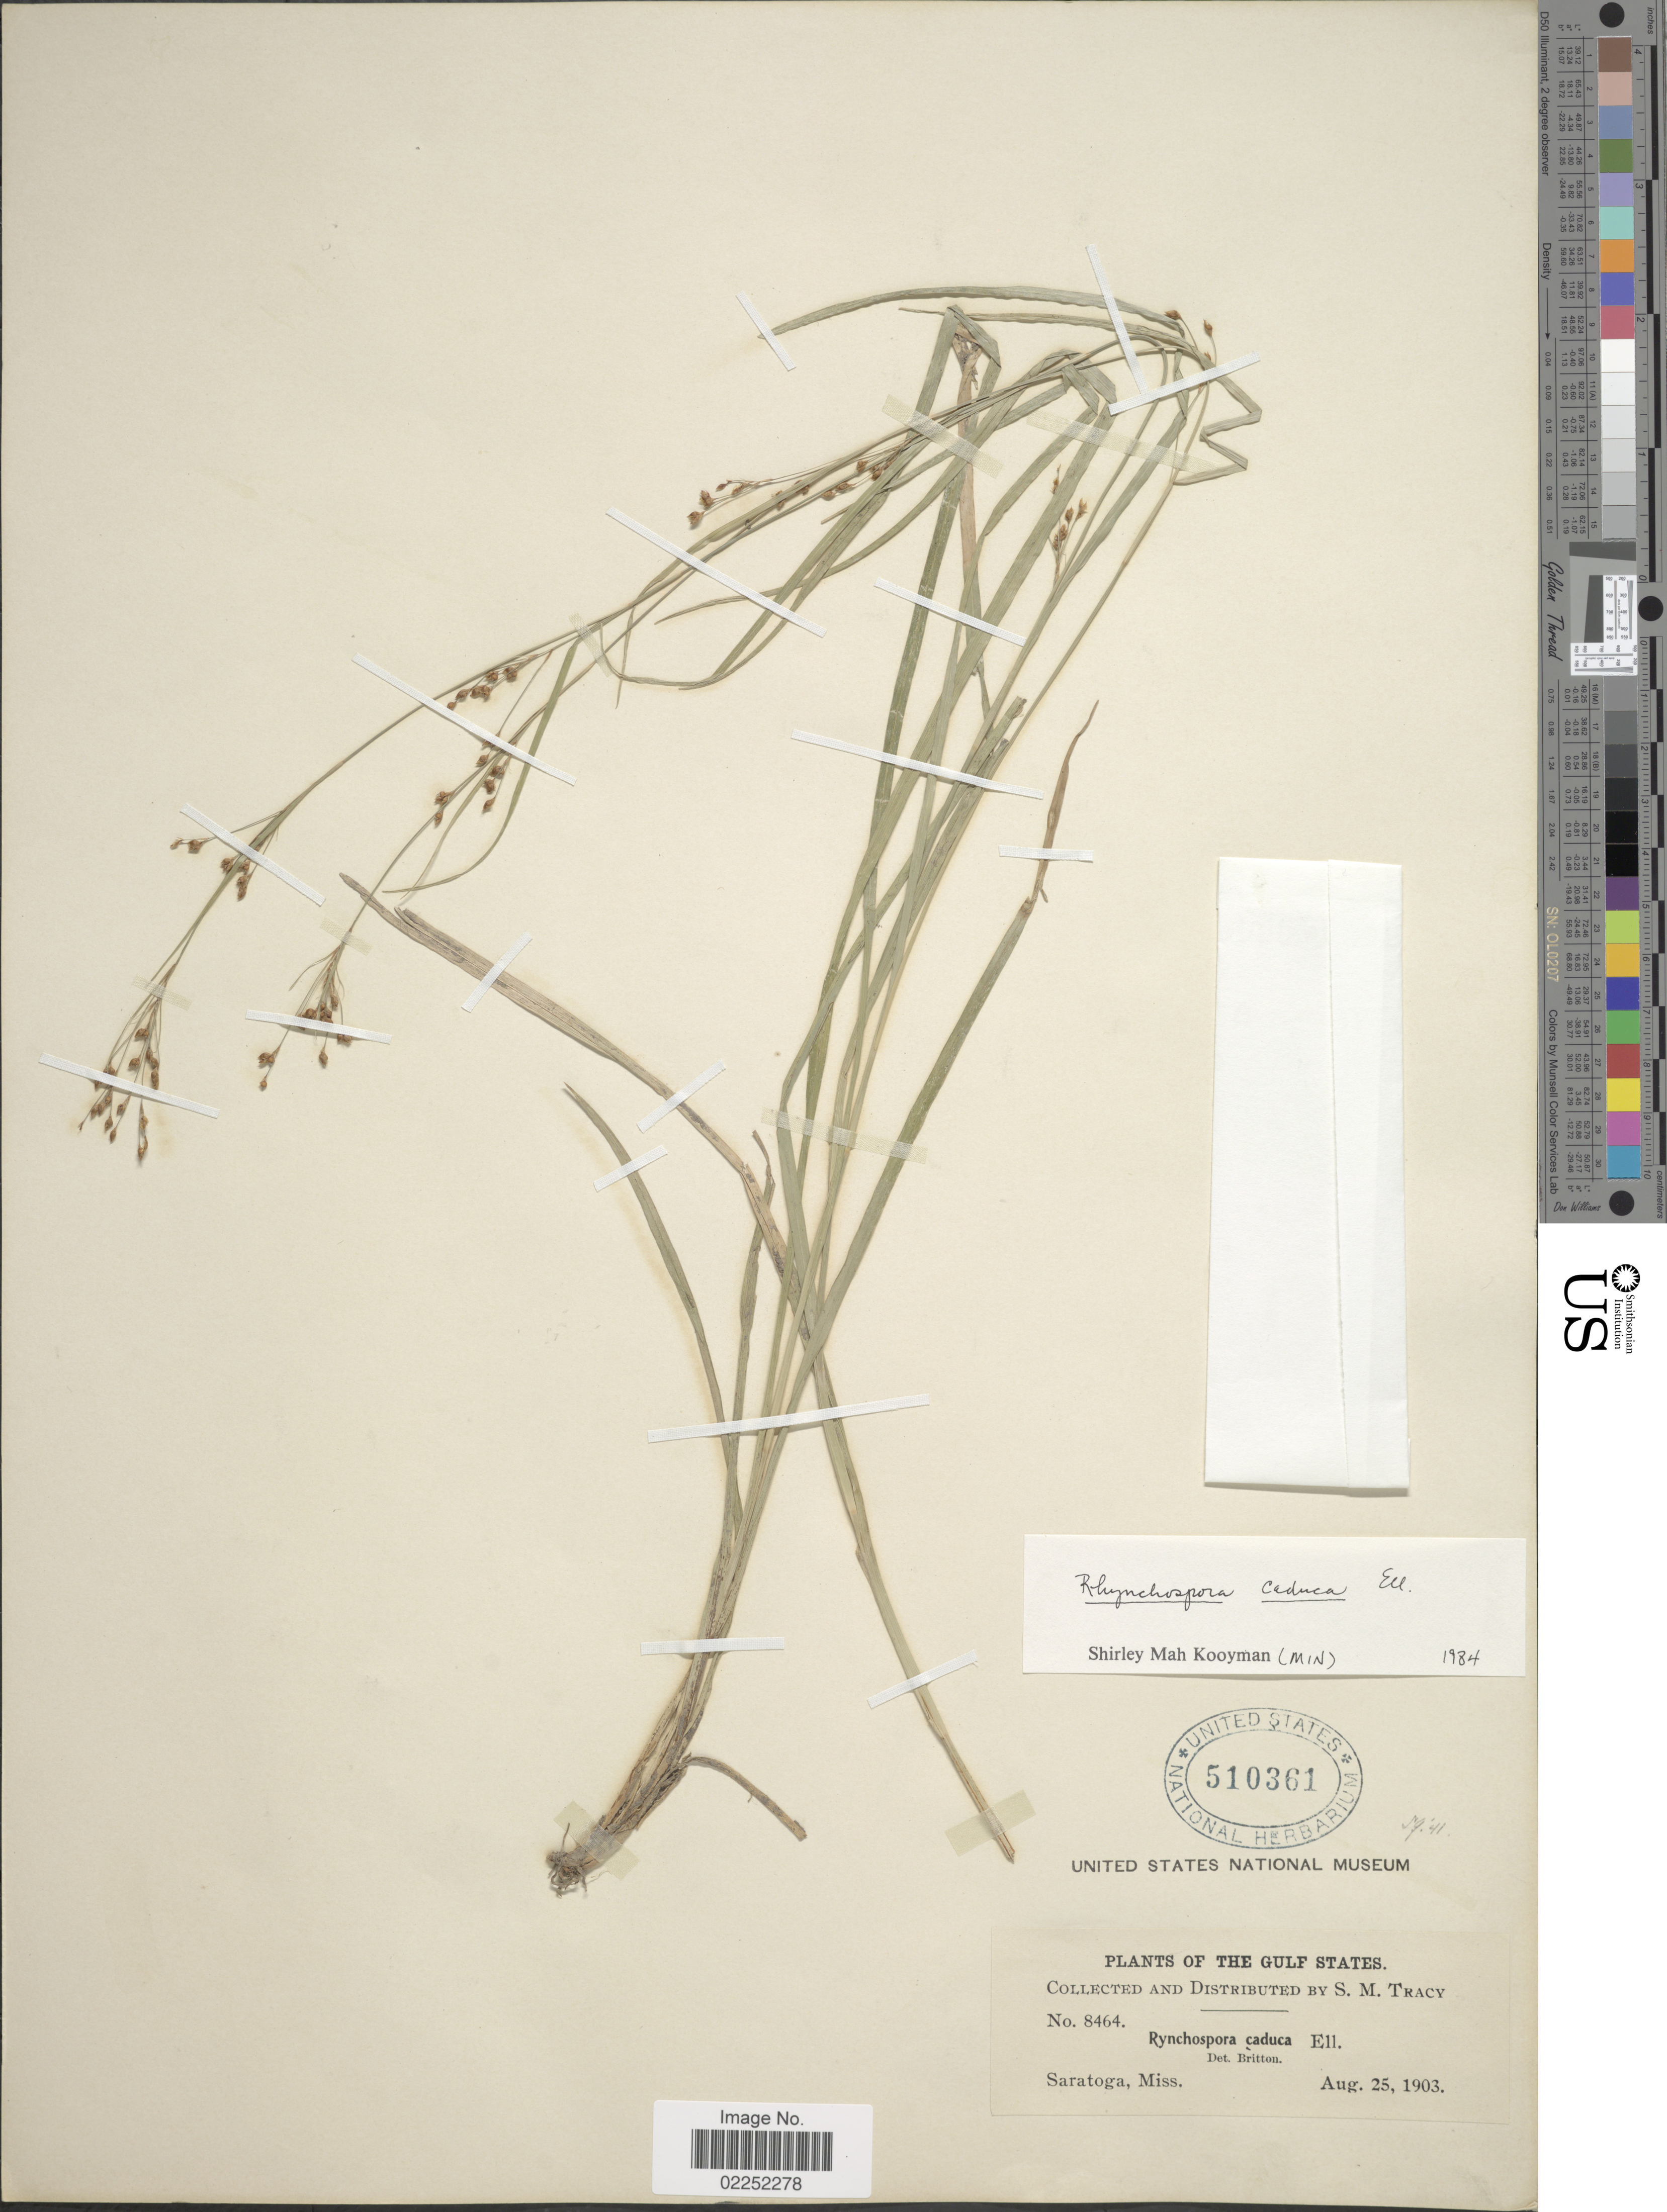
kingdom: Plantae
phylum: Tracheophyta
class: Liliopsida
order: Poales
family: Cyperaceae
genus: Rhynchospora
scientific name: Rhynchospora caduca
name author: Elliott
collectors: S. M. Tracy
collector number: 8464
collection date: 1903-08-25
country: United States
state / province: Mississippi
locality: The Gulf States, Saratoga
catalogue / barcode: US 510361